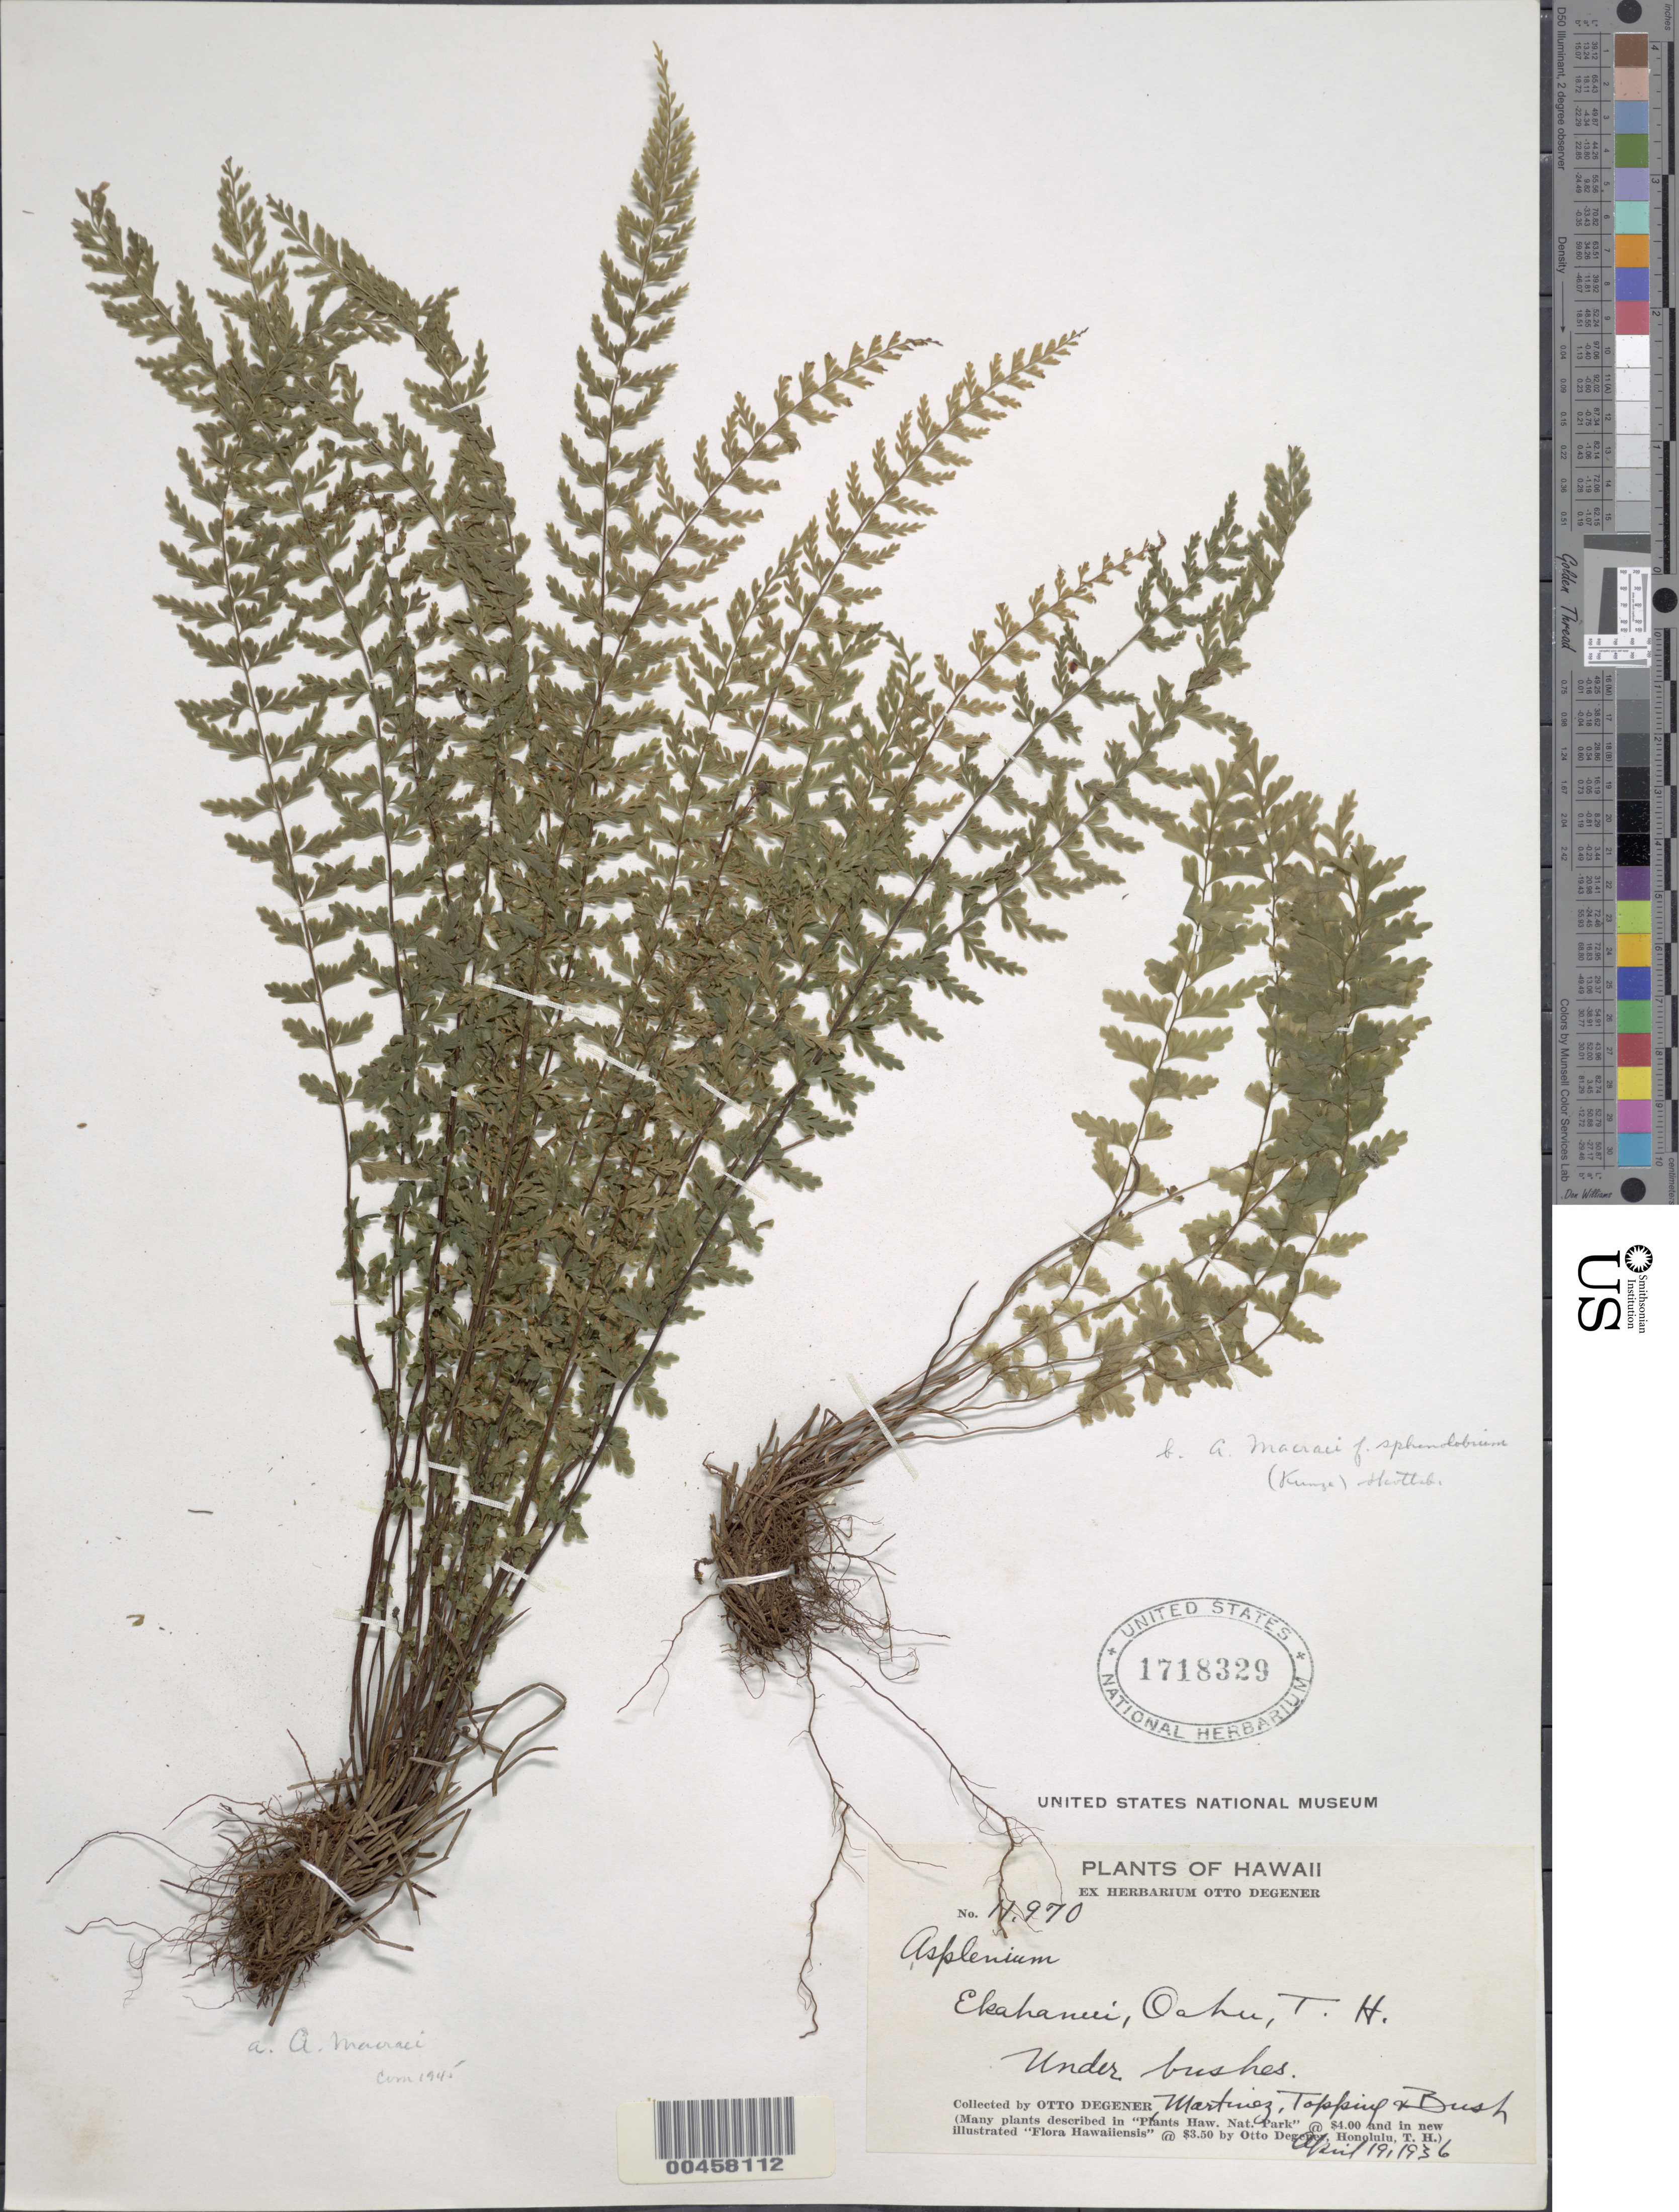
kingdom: Plantae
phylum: Tracheophyta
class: Polypodiopsida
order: Polypodiales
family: Aspleniaceae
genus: Asplenium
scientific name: Asplenium macraei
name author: Hook. & Grev.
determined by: Wagner, W. L., (BOT), Smithsonian Institution - National Museum of Natural History (UNITED STATES)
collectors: O. Degener, -- Martinez, D. L. Topping & B. F. Bush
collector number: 11970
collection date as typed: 19 Apr 1936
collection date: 1936-04-19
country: United States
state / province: Hawaii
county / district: Honolulu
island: Oahu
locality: Ekahanui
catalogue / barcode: US 1718329